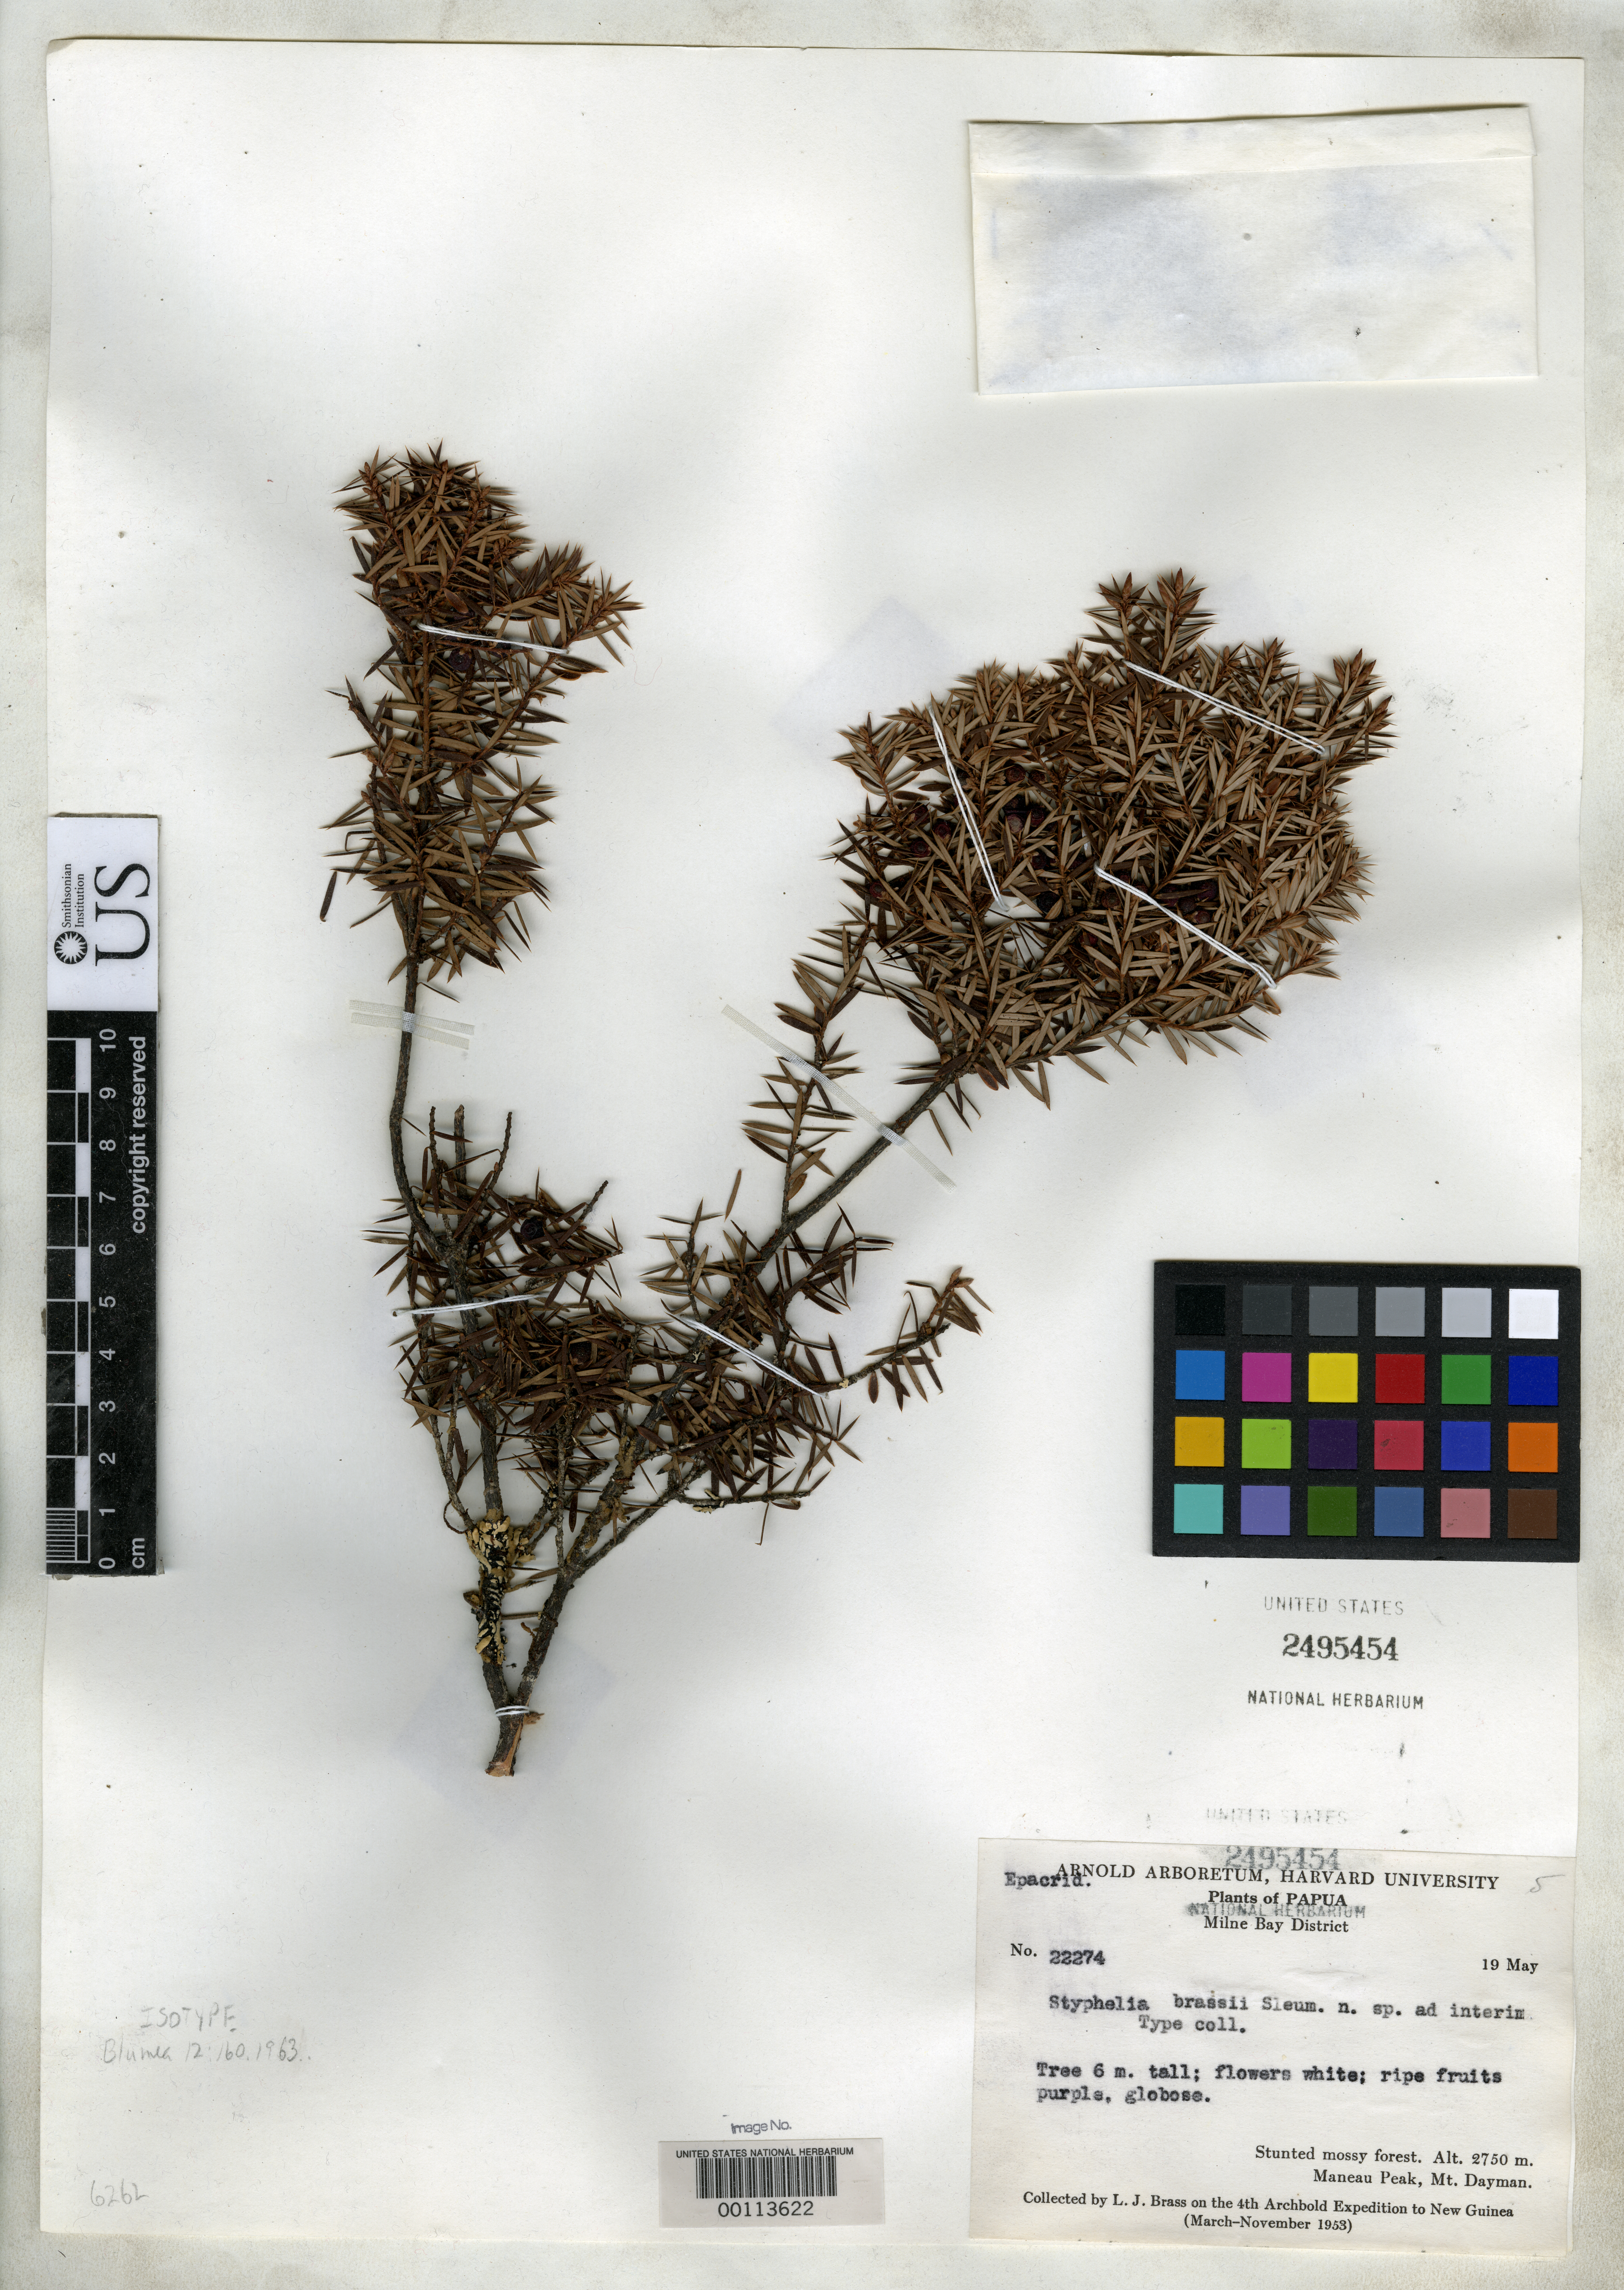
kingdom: Plantae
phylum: Tracheophyta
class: Magnoliopsida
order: Ericales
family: Ericaceae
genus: Styphelia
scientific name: Styphelia brassii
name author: Sleumer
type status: Isotype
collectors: L. J. Brass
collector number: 22274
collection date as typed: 19 May 1953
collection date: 1953-05-19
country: Papua New Guinea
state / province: Milne Bay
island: New Guinea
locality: Mt. Dayman, Maneau Peak.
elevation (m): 2750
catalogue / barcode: US 2495454